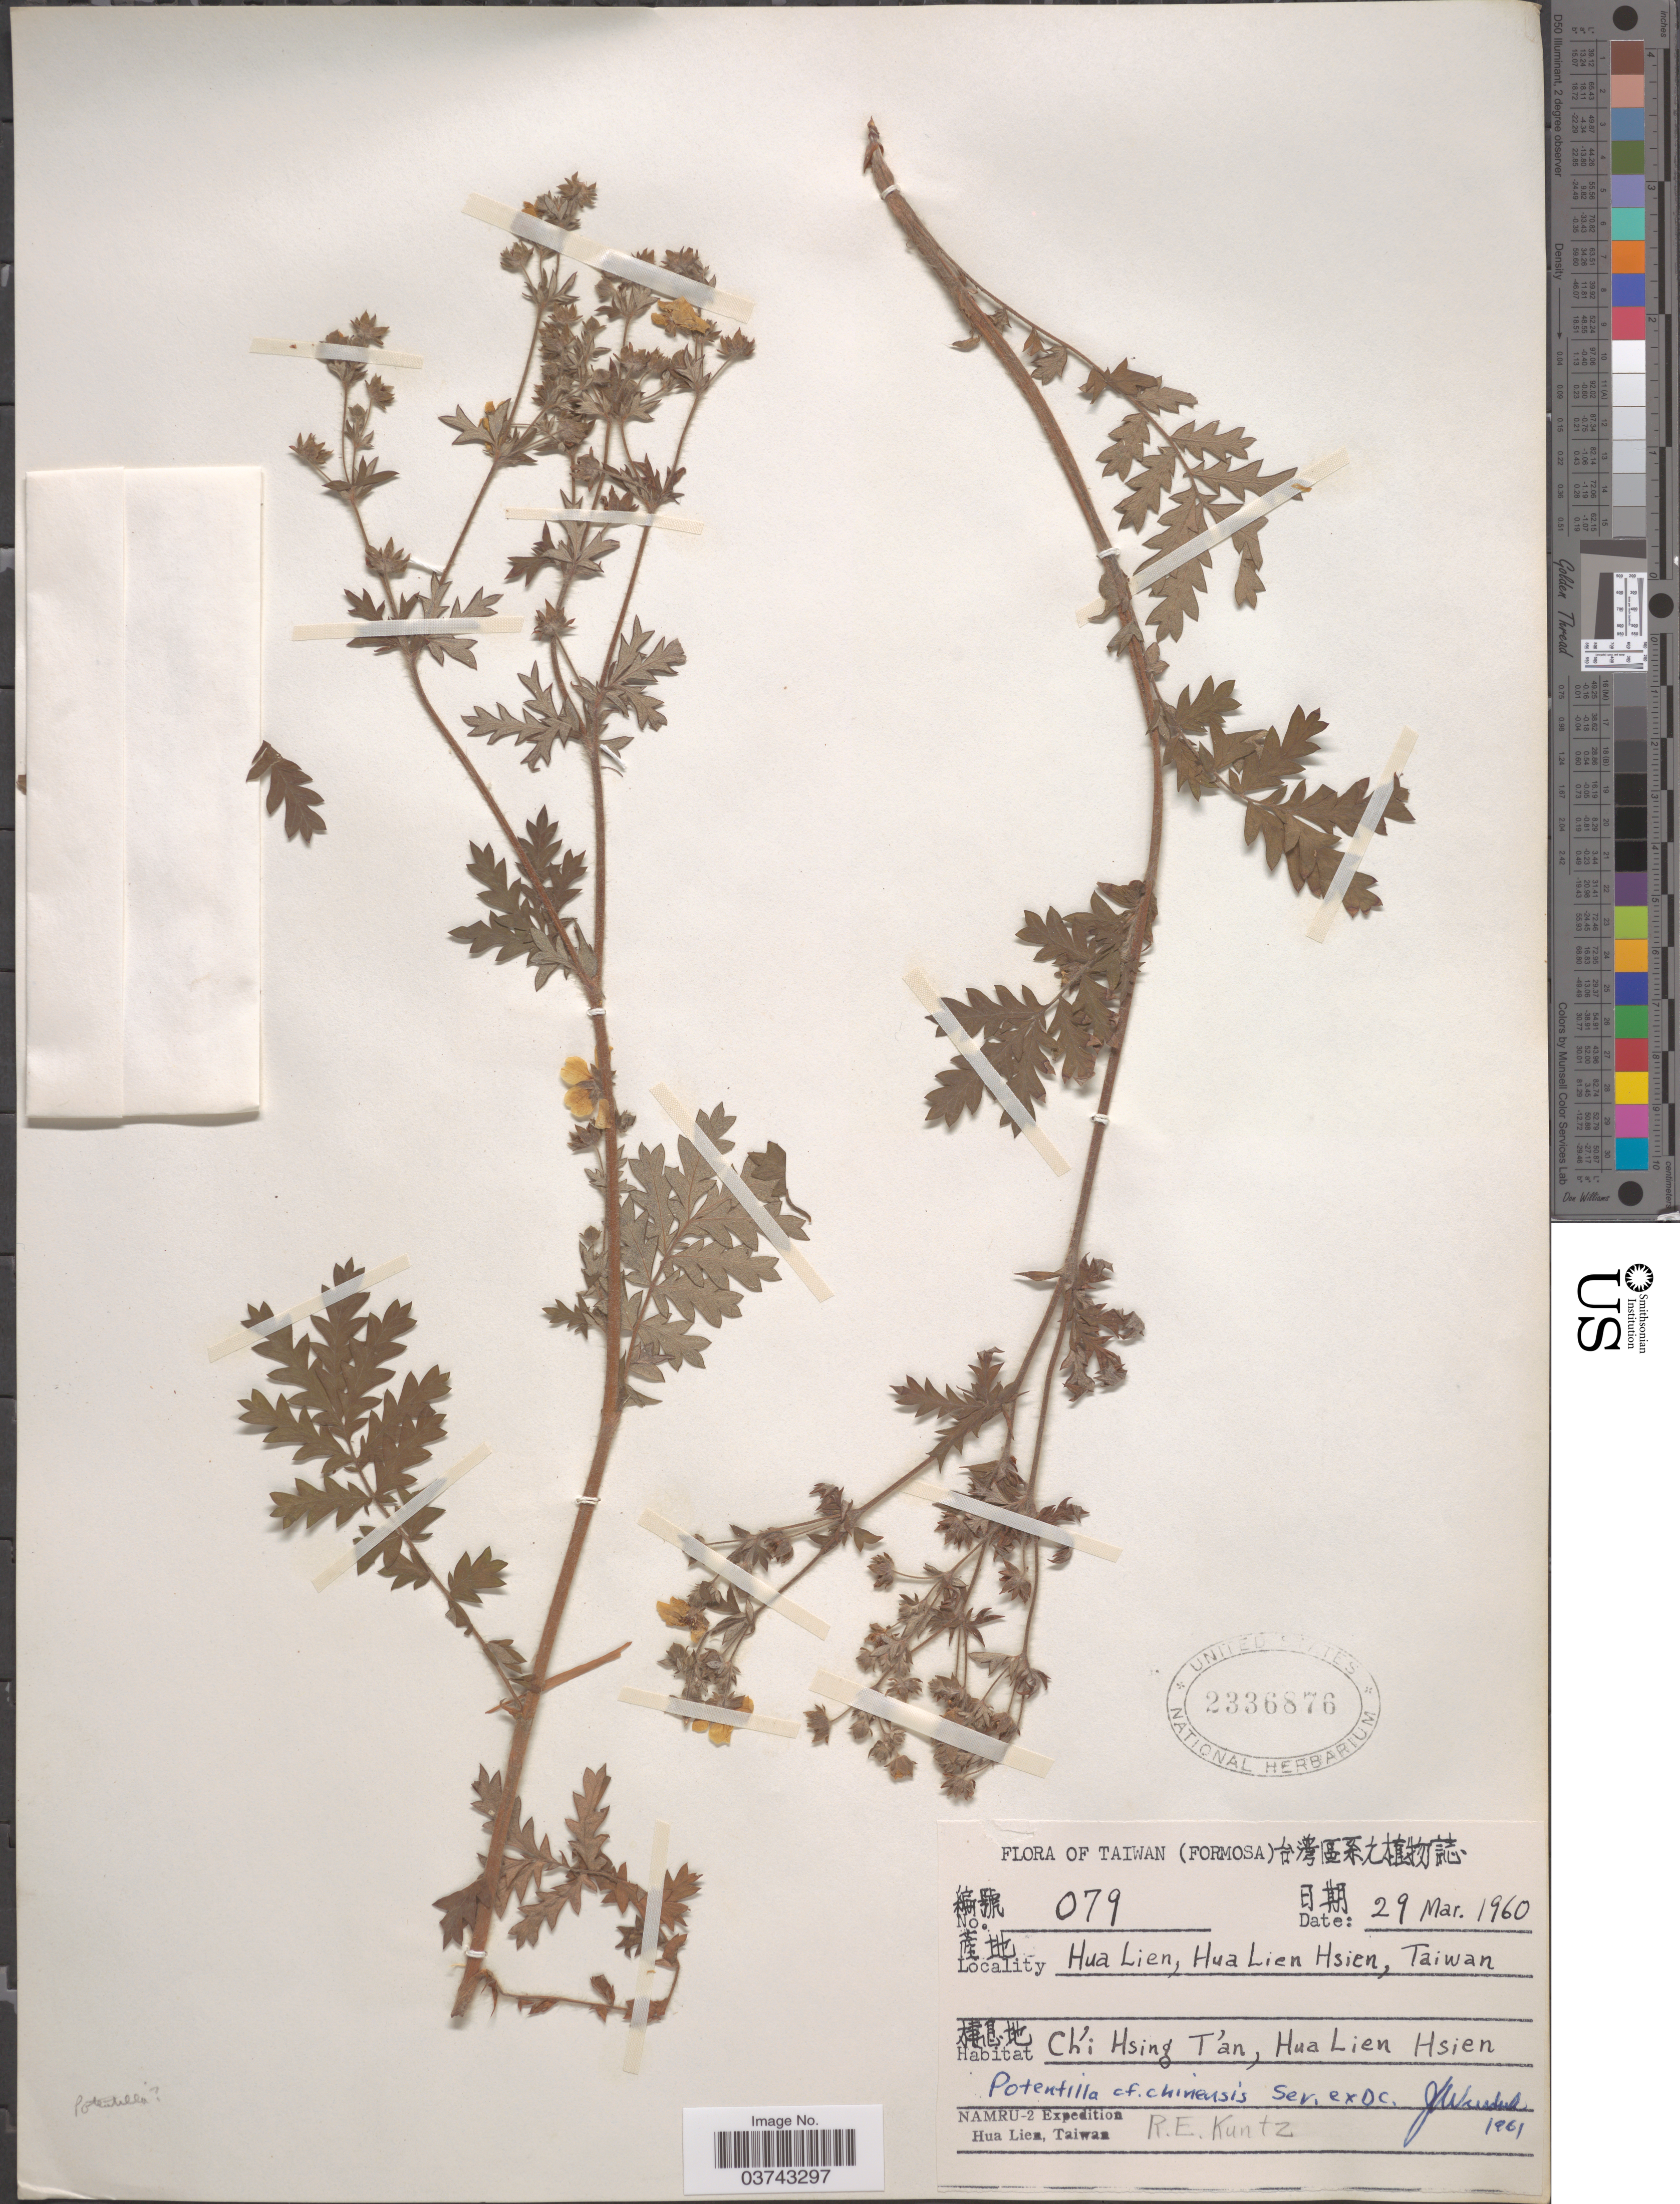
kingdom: Plantae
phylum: Tracheophyta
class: Magnoliopsida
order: Rosales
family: Rosaceae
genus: Potentilla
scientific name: Potentilla chinensis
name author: Ser.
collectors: R. E. Kuntz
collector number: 079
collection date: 1960-03-29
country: Taiwan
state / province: Hualien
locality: Hua Lien Hsien. Ch'i Hsing T'an.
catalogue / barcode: US 2336876